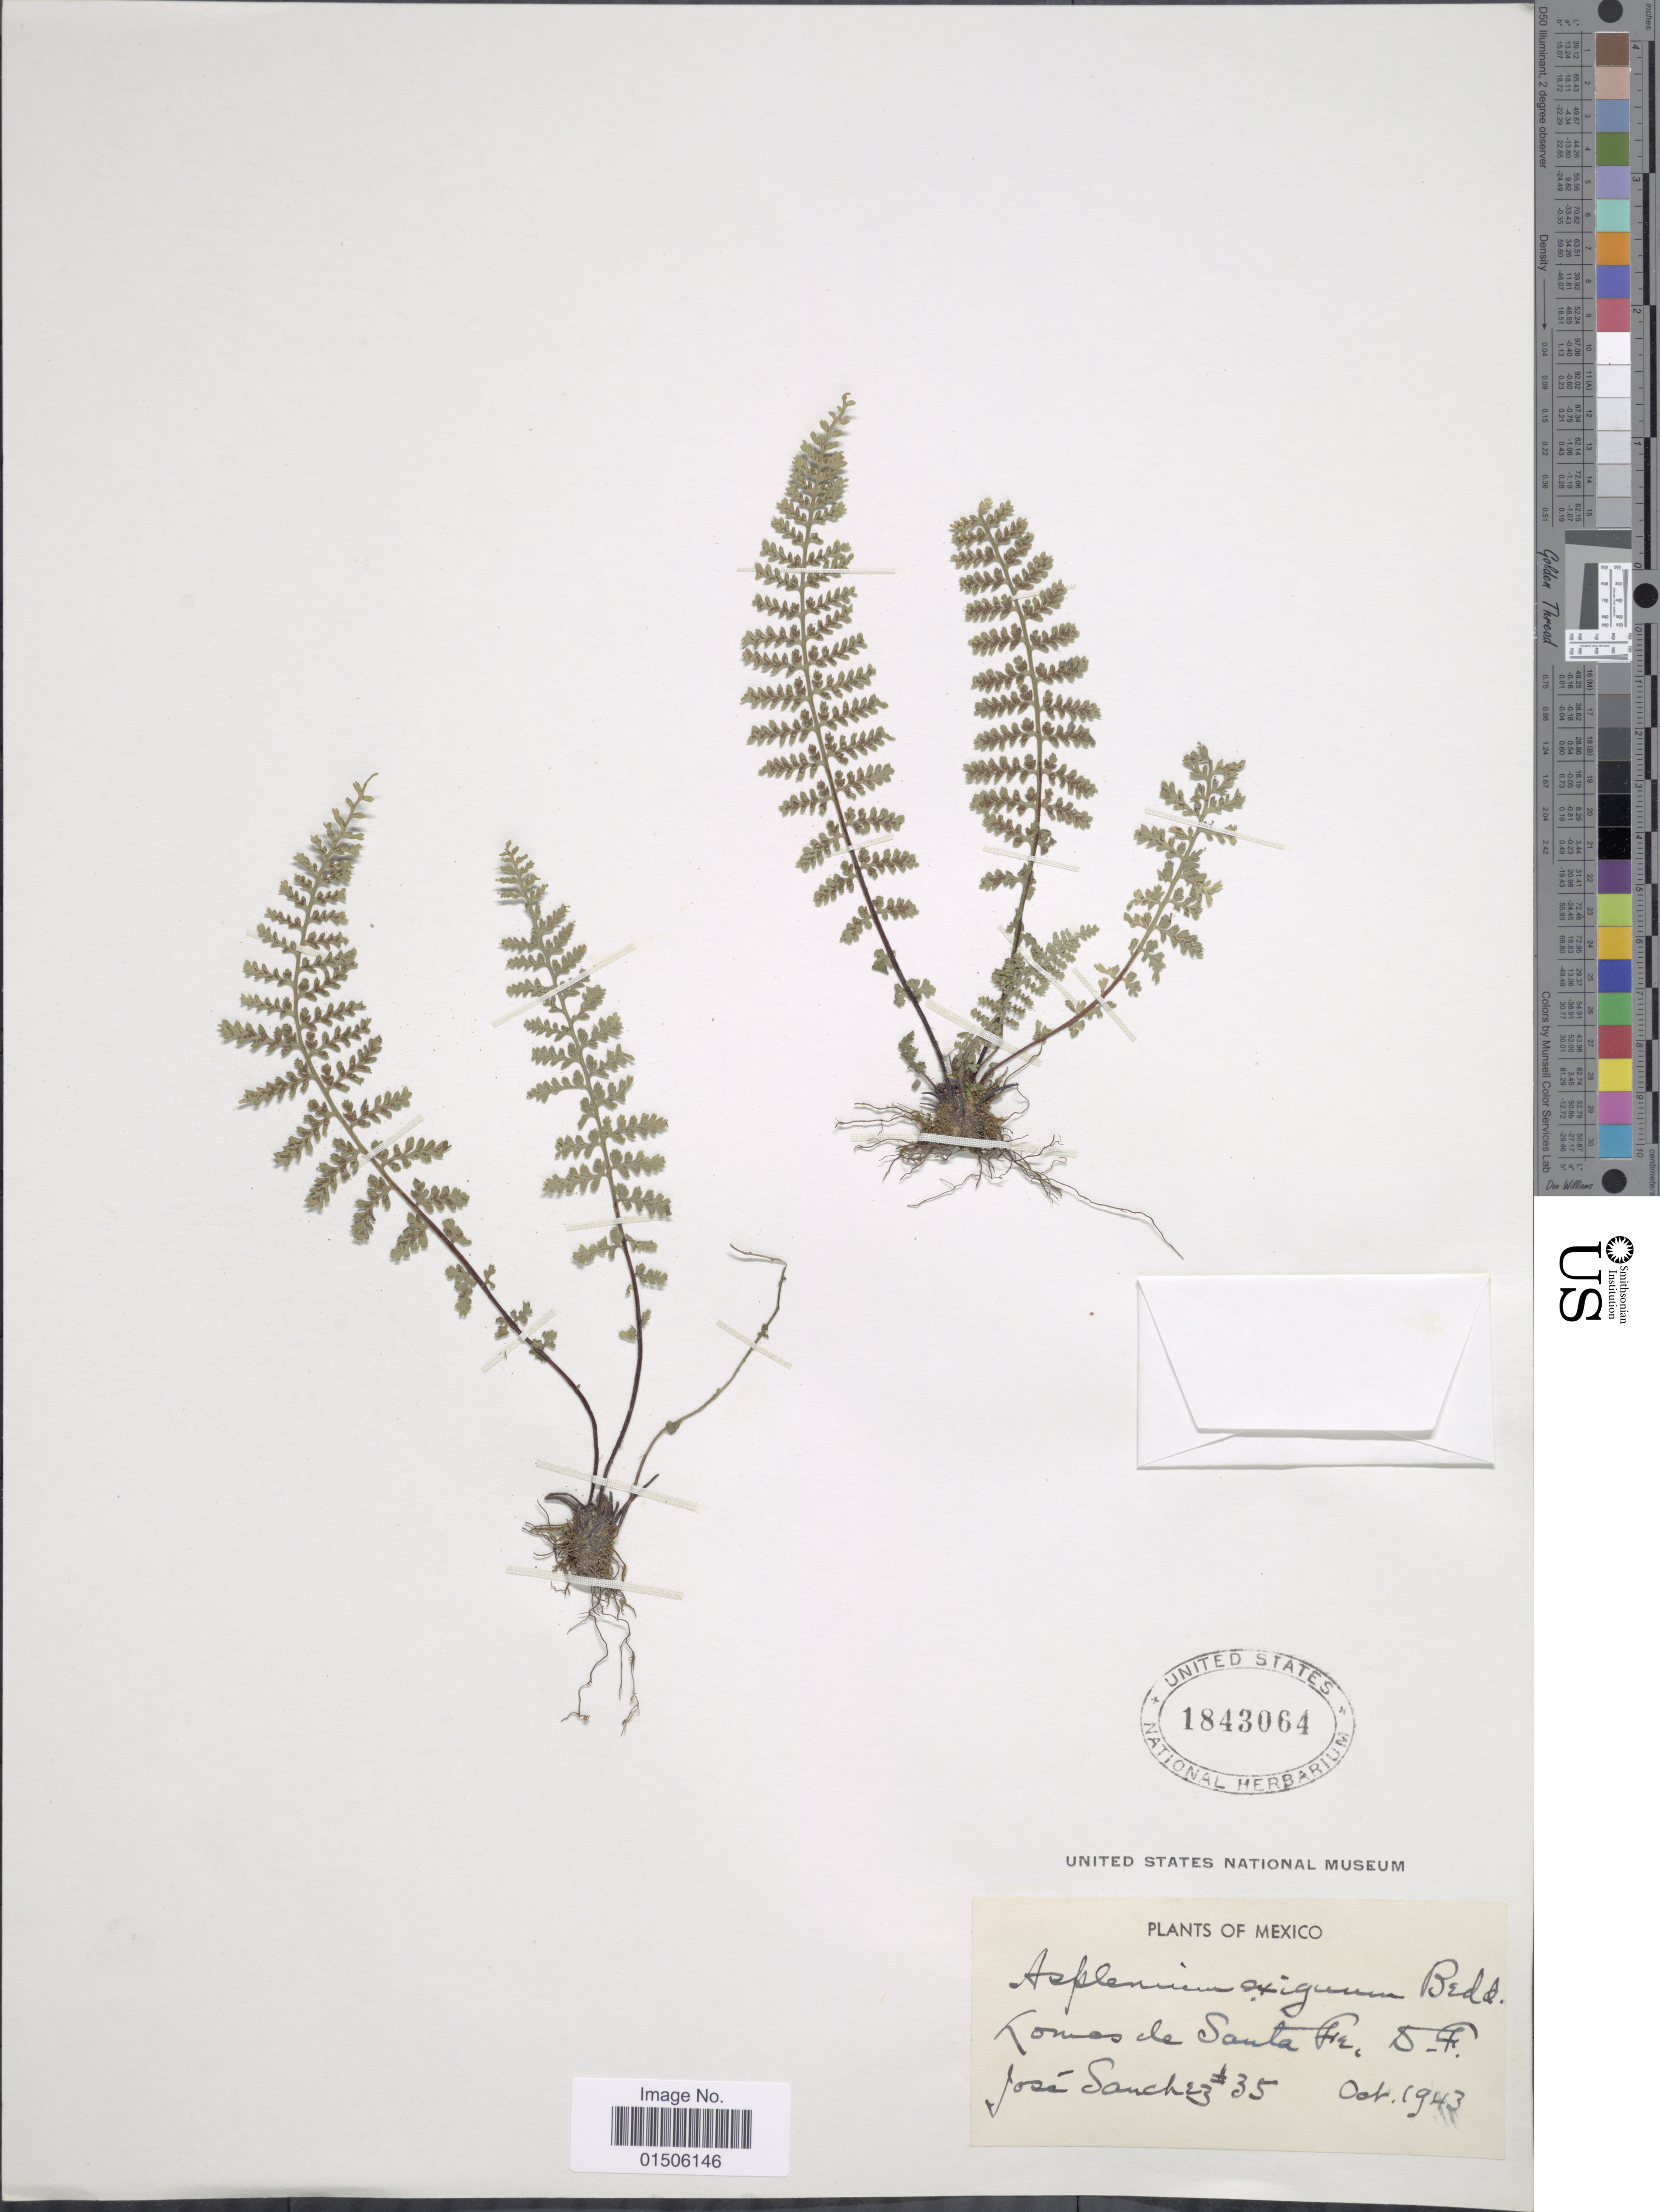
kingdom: Plantae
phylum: Tracheophyta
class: Polypodiopsida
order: Polypodiales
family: Aspleniaceae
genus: Asplenium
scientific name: Asplenium exiguum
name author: Bedd.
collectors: J. Sánchez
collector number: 35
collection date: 1943-10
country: Mexico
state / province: Distrito Federal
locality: Lomas de Santa Fe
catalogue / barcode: US 1843064